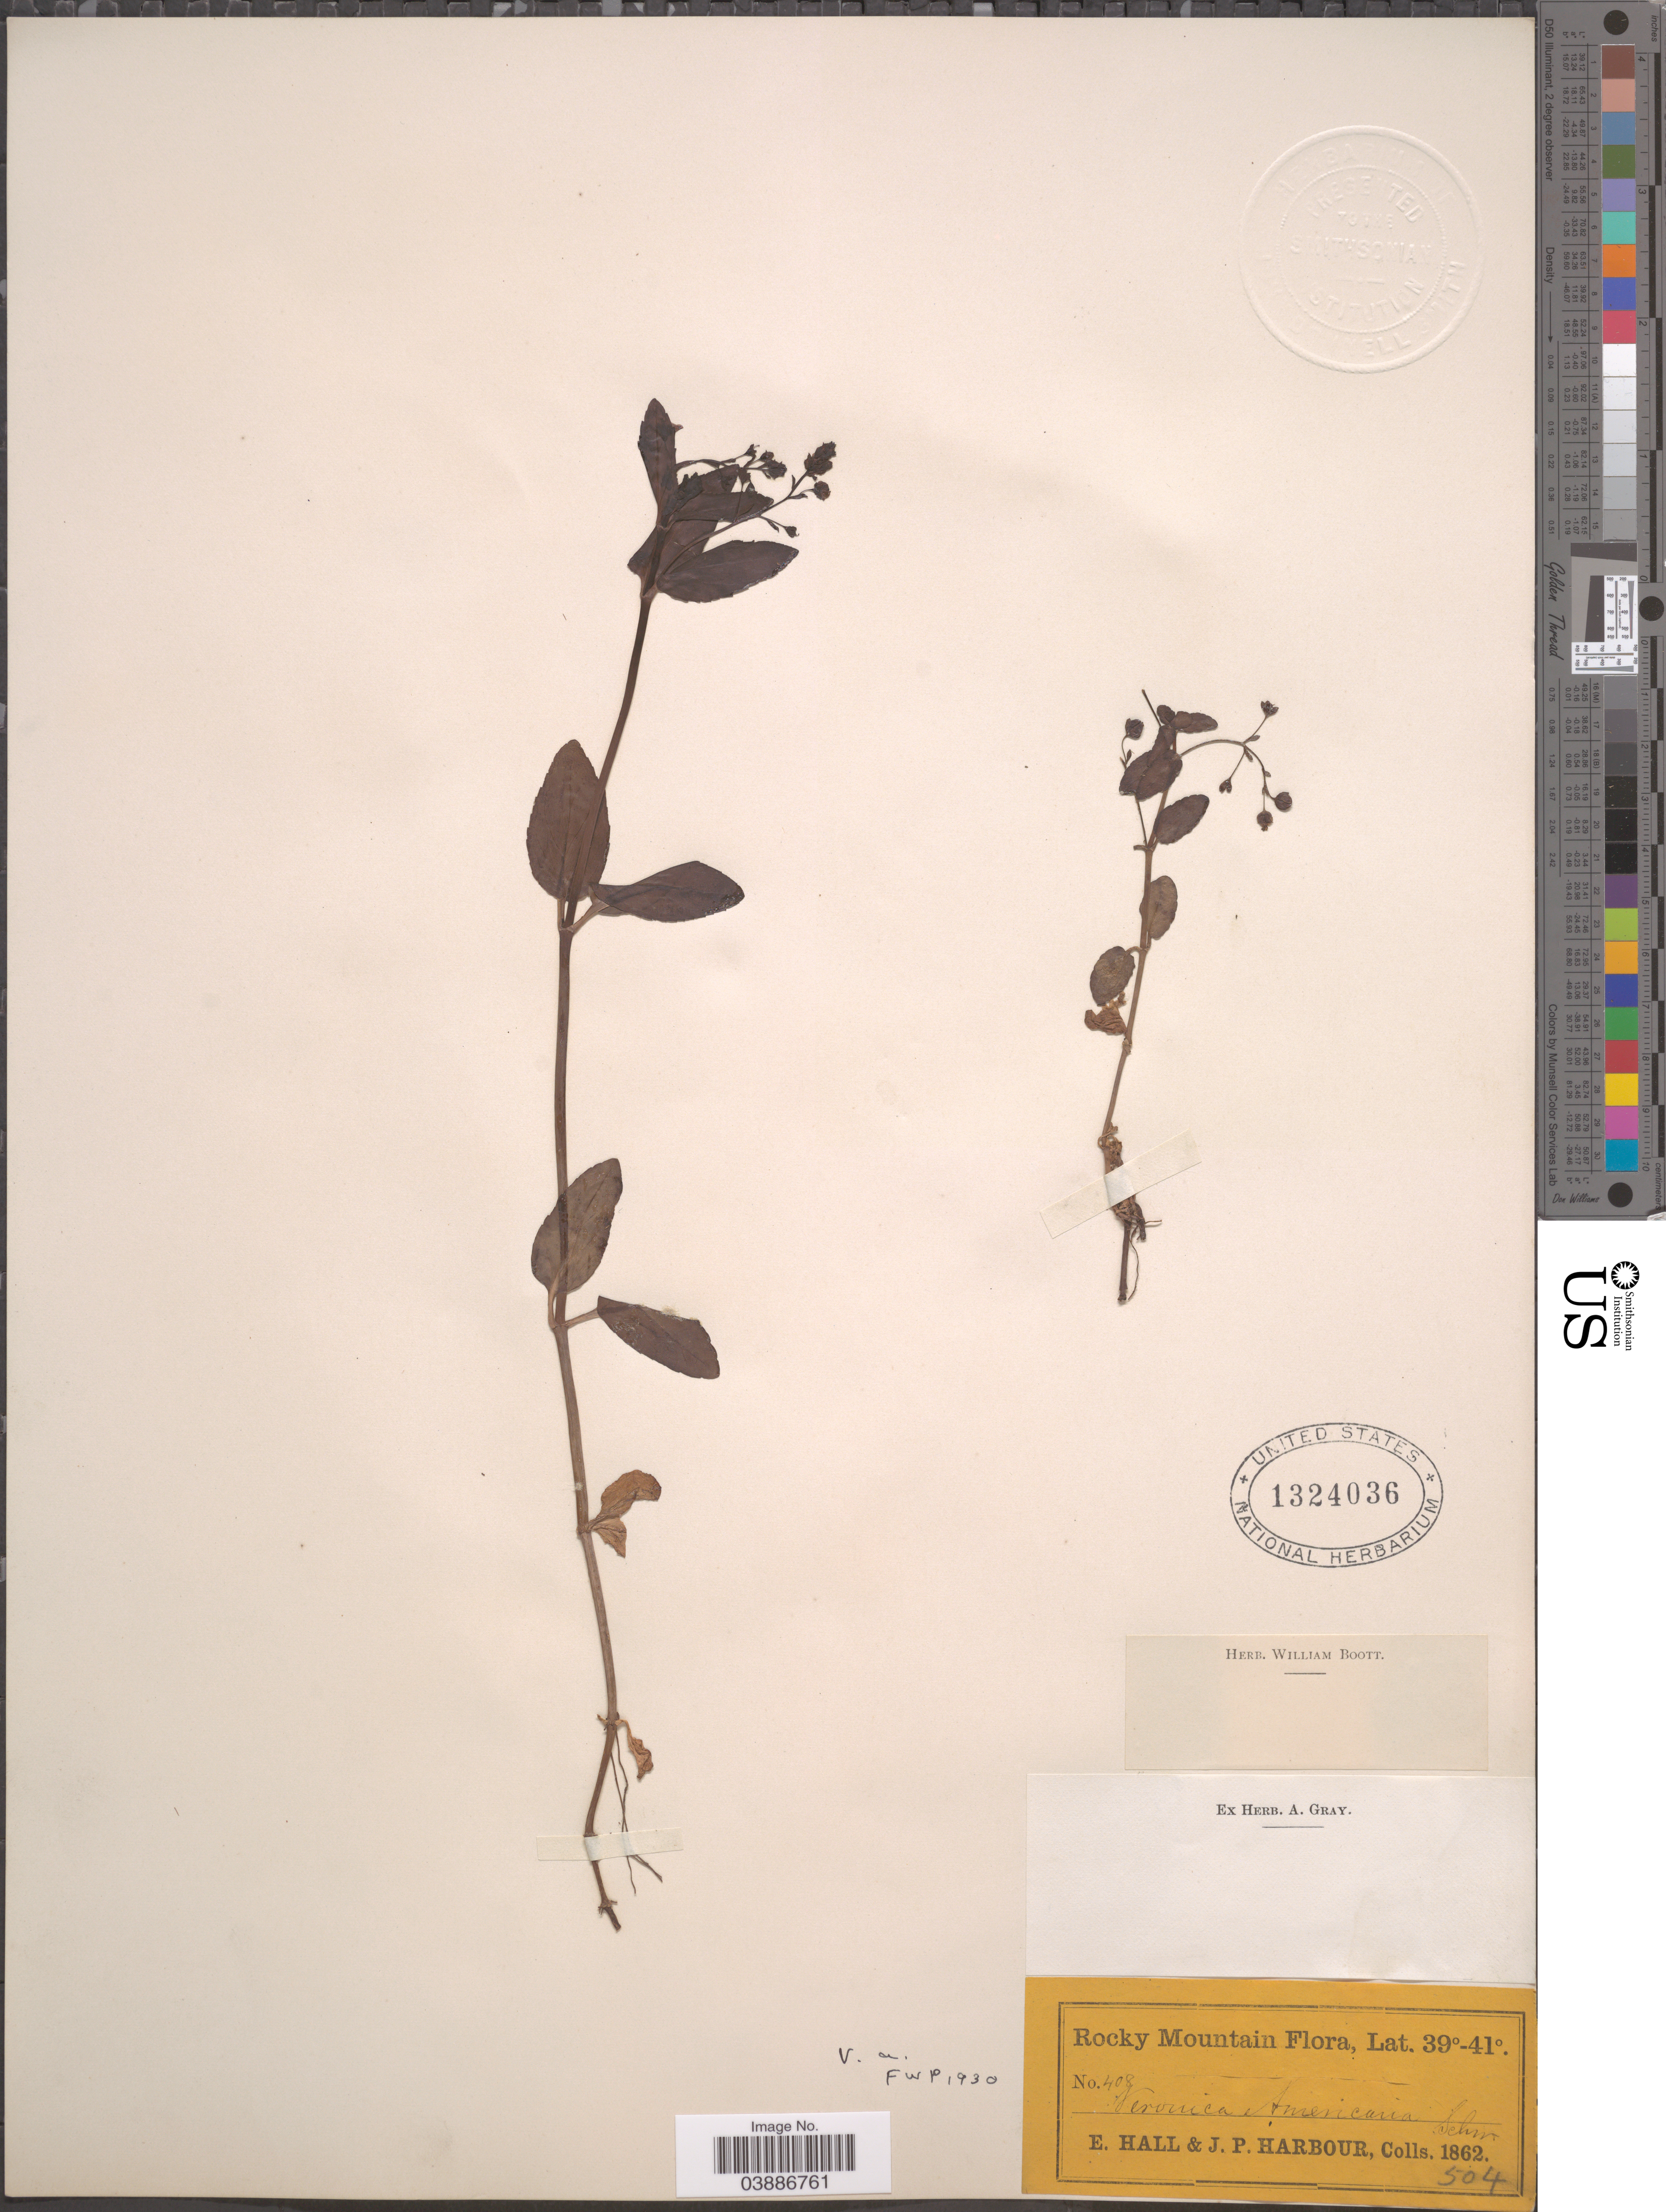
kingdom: Plantae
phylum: Tracheophyta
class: Magnoliopsida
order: Lamiales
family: Plantaginaceae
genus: Veronica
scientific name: Veronica americana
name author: Schwein. ex Benth.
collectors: E. Hall & J. Harbour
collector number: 408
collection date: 1862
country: United States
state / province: Colorado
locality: Rocky Mountain.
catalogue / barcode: US 1324036